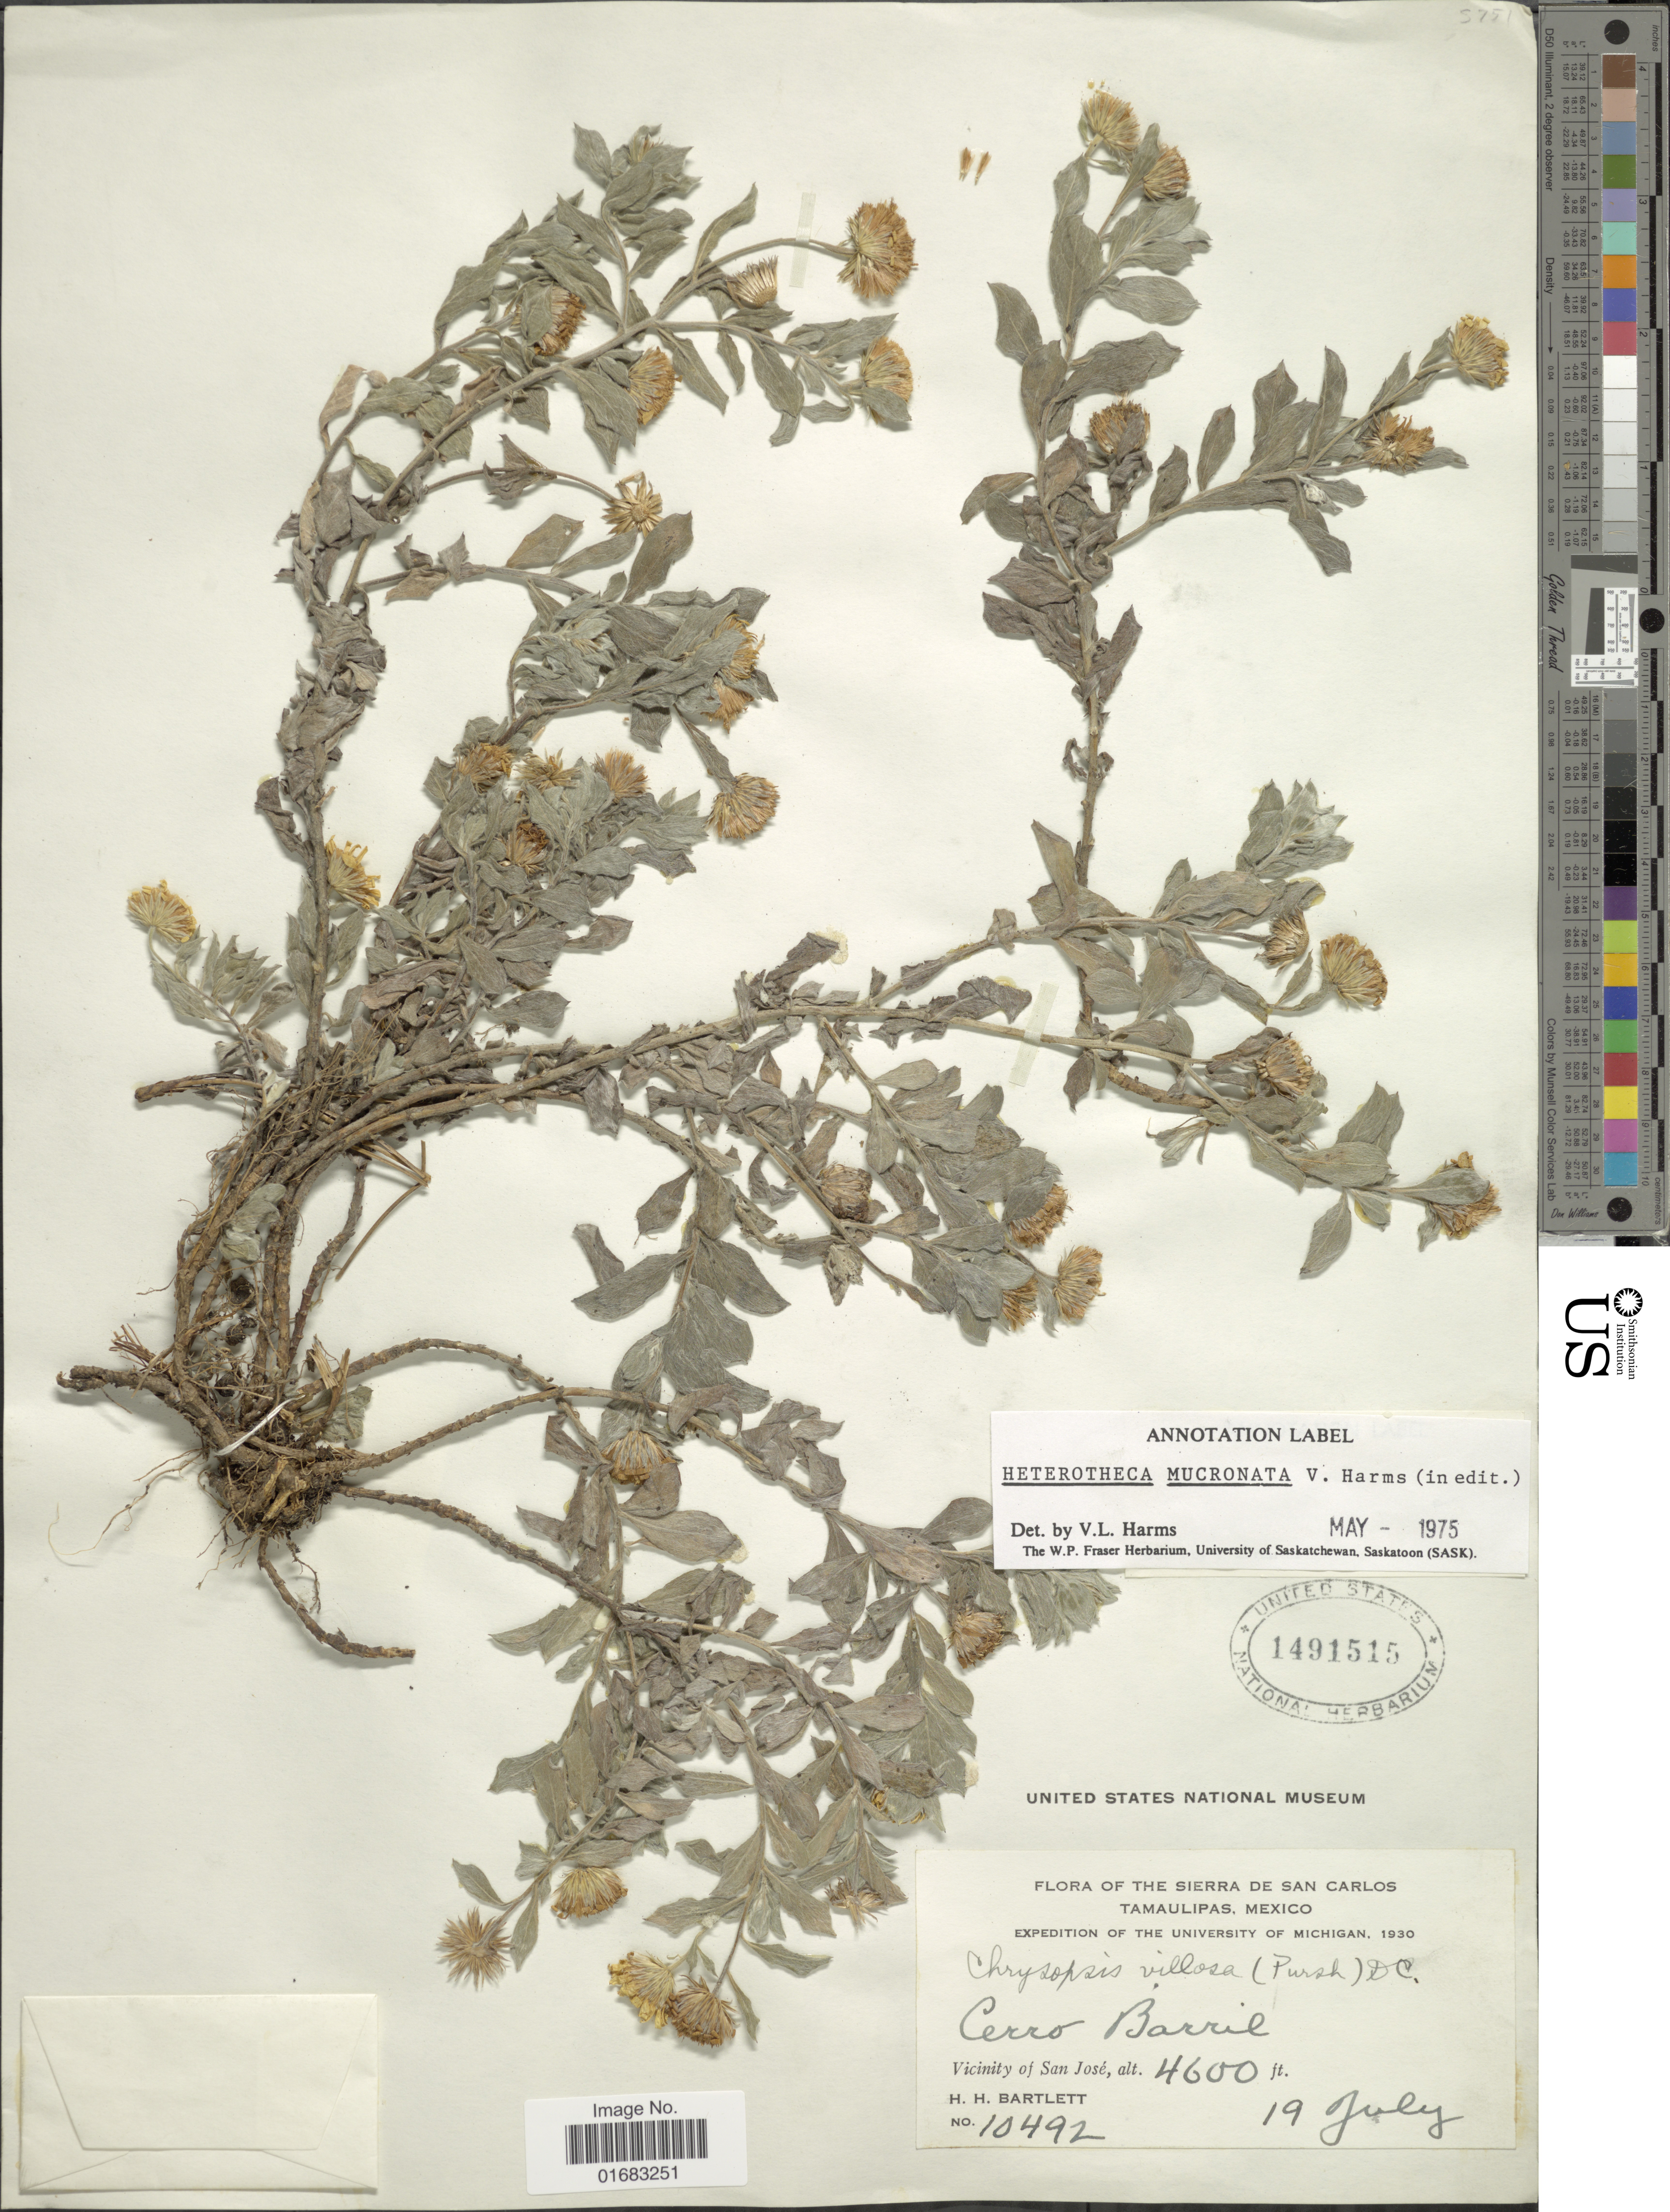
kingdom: Plantae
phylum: Tracheophyta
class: Magnoliopsida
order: Asterales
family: Asteraceae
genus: Heterotheca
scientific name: Heterotheca mucronata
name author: V.L. Harms ex B.L. Turner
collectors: H. H. Bartlett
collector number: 10492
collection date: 1930-07-19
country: Mexico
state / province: Tamaulipas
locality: Sierra de San Carlos. Tamaulipas, Mexico. Cerro Barril. Vicinity of San Jose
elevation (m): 1402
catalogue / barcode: US 1491515